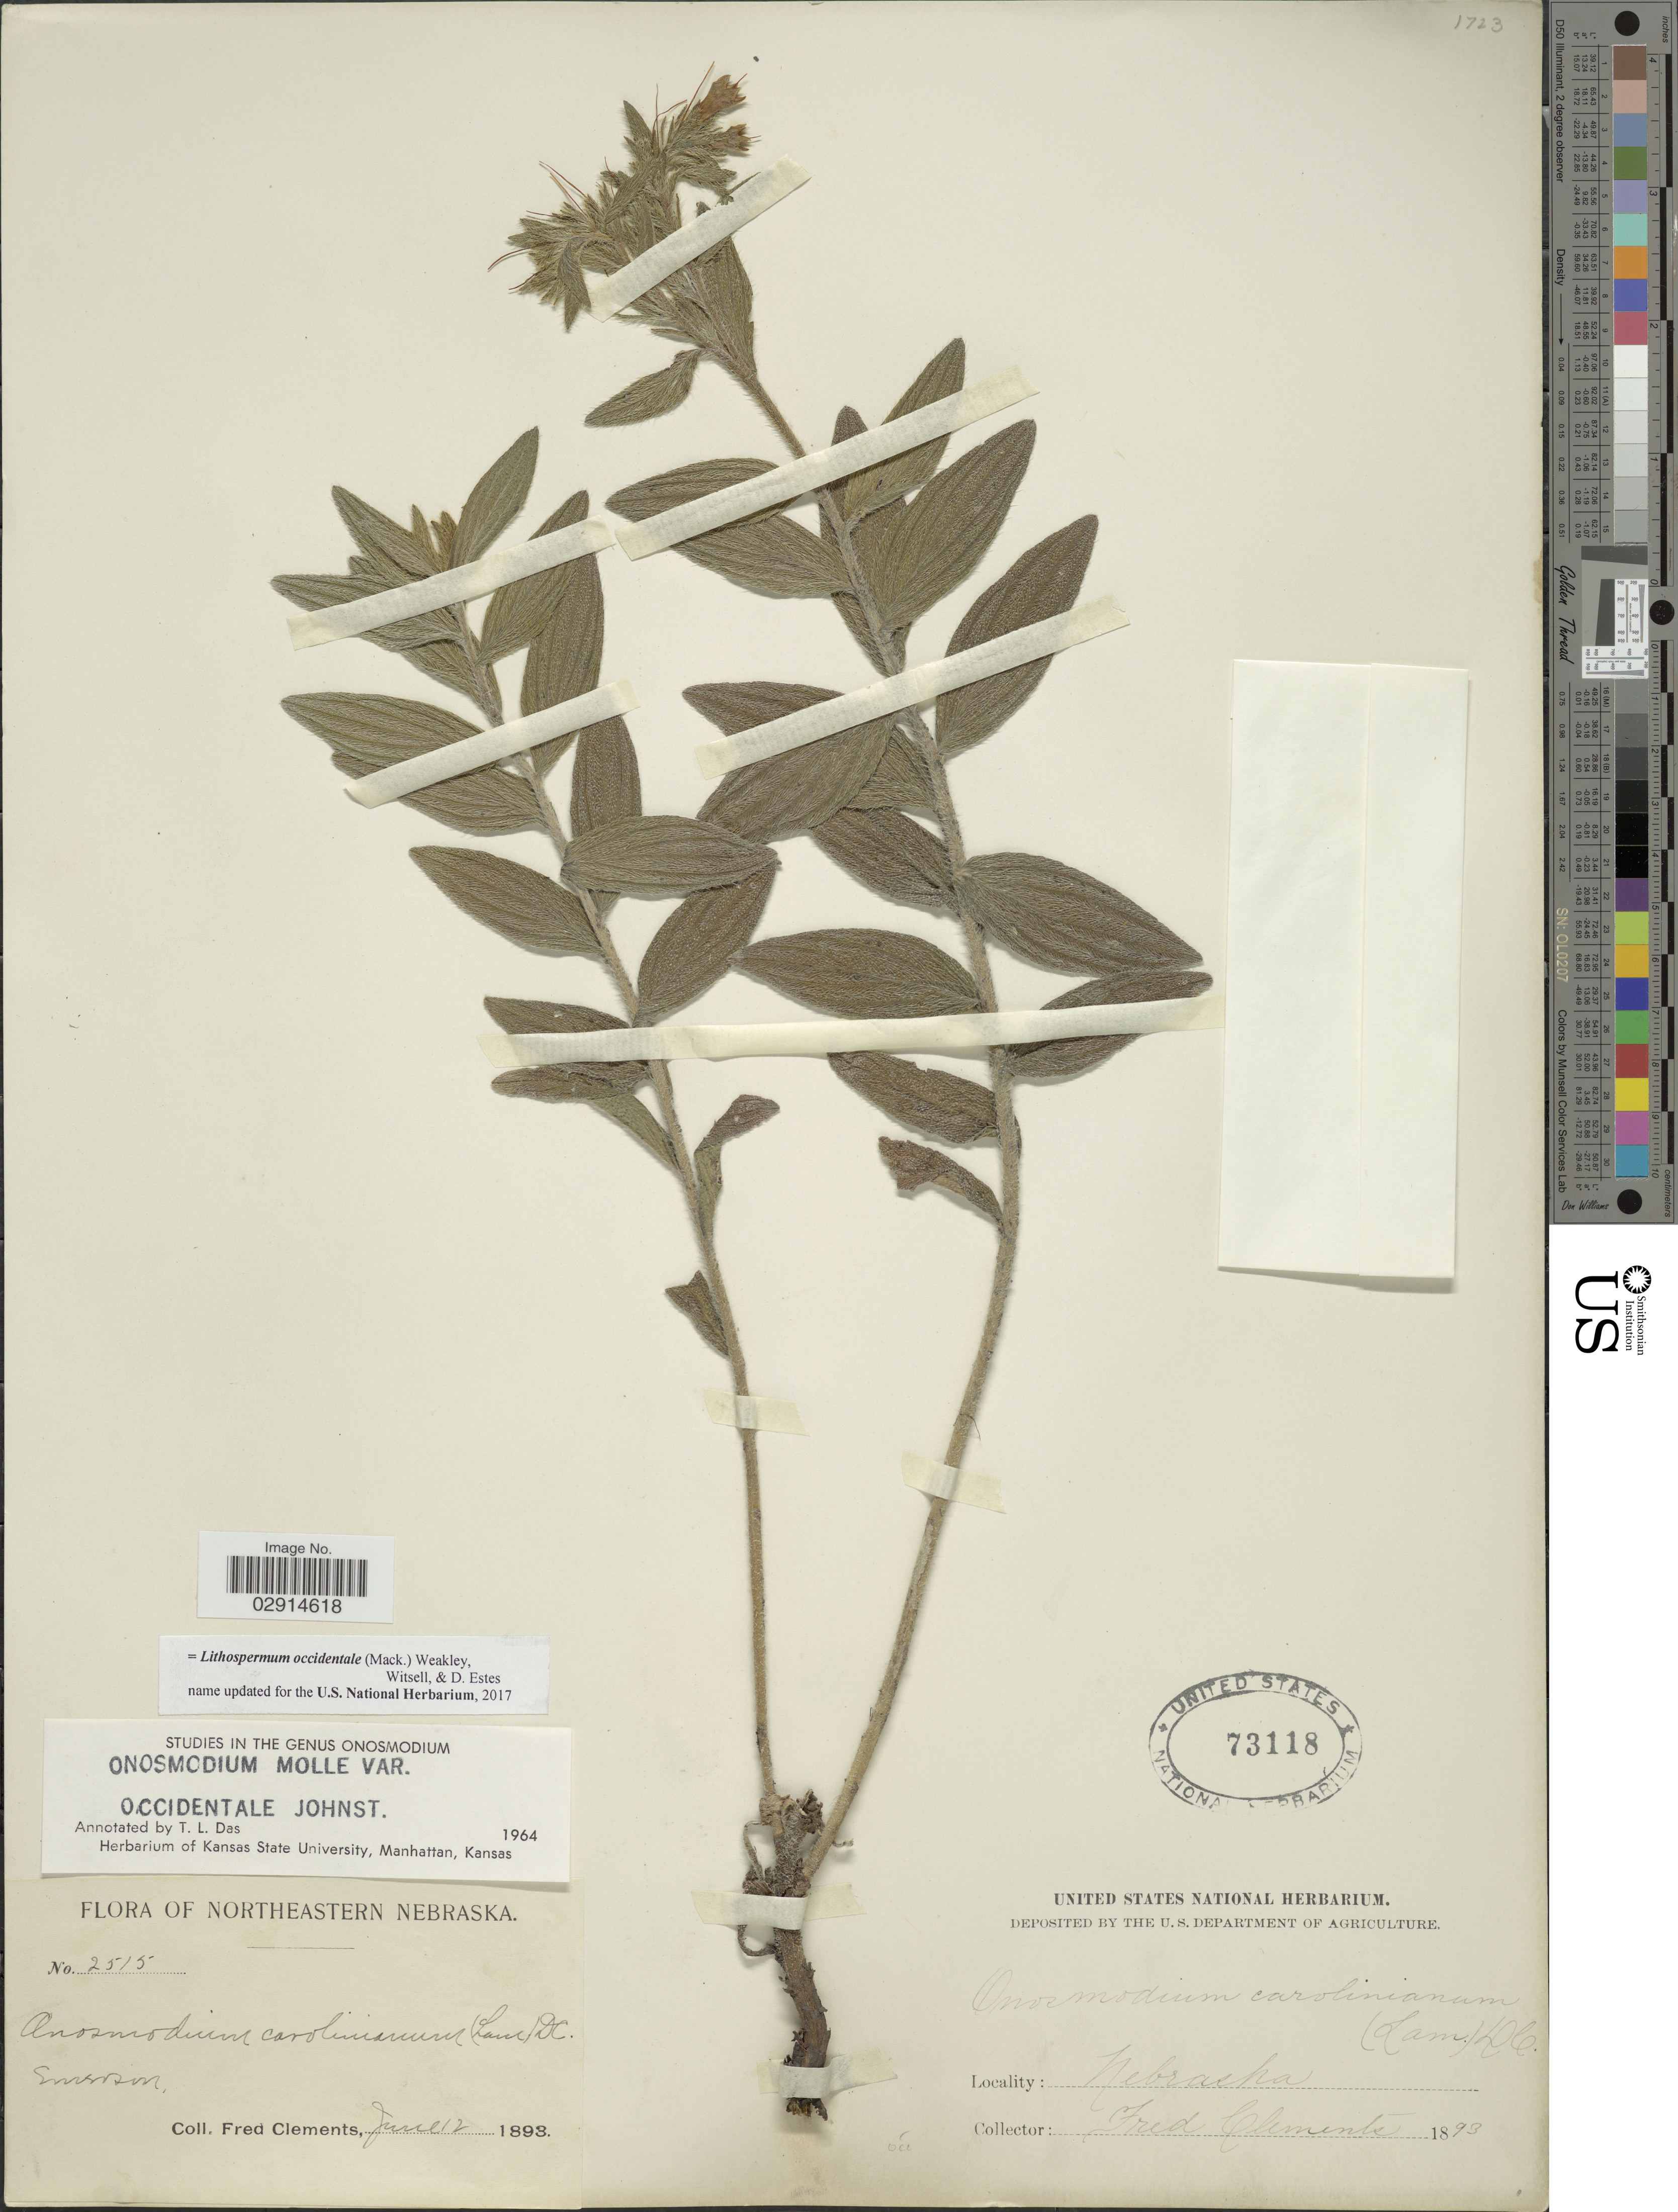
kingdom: Plantae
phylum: Tracheophyta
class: Magnoliopsida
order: Boraginales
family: Boraginaceae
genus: Lithospermum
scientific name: Lithospermum occidentale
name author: (Mack.) Weakley et al.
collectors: F. Clements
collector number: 2515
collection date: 1893-06-12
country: United States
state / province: Nebraska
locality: Northeastern Nebraska. Emerson.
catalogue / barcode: US 73118